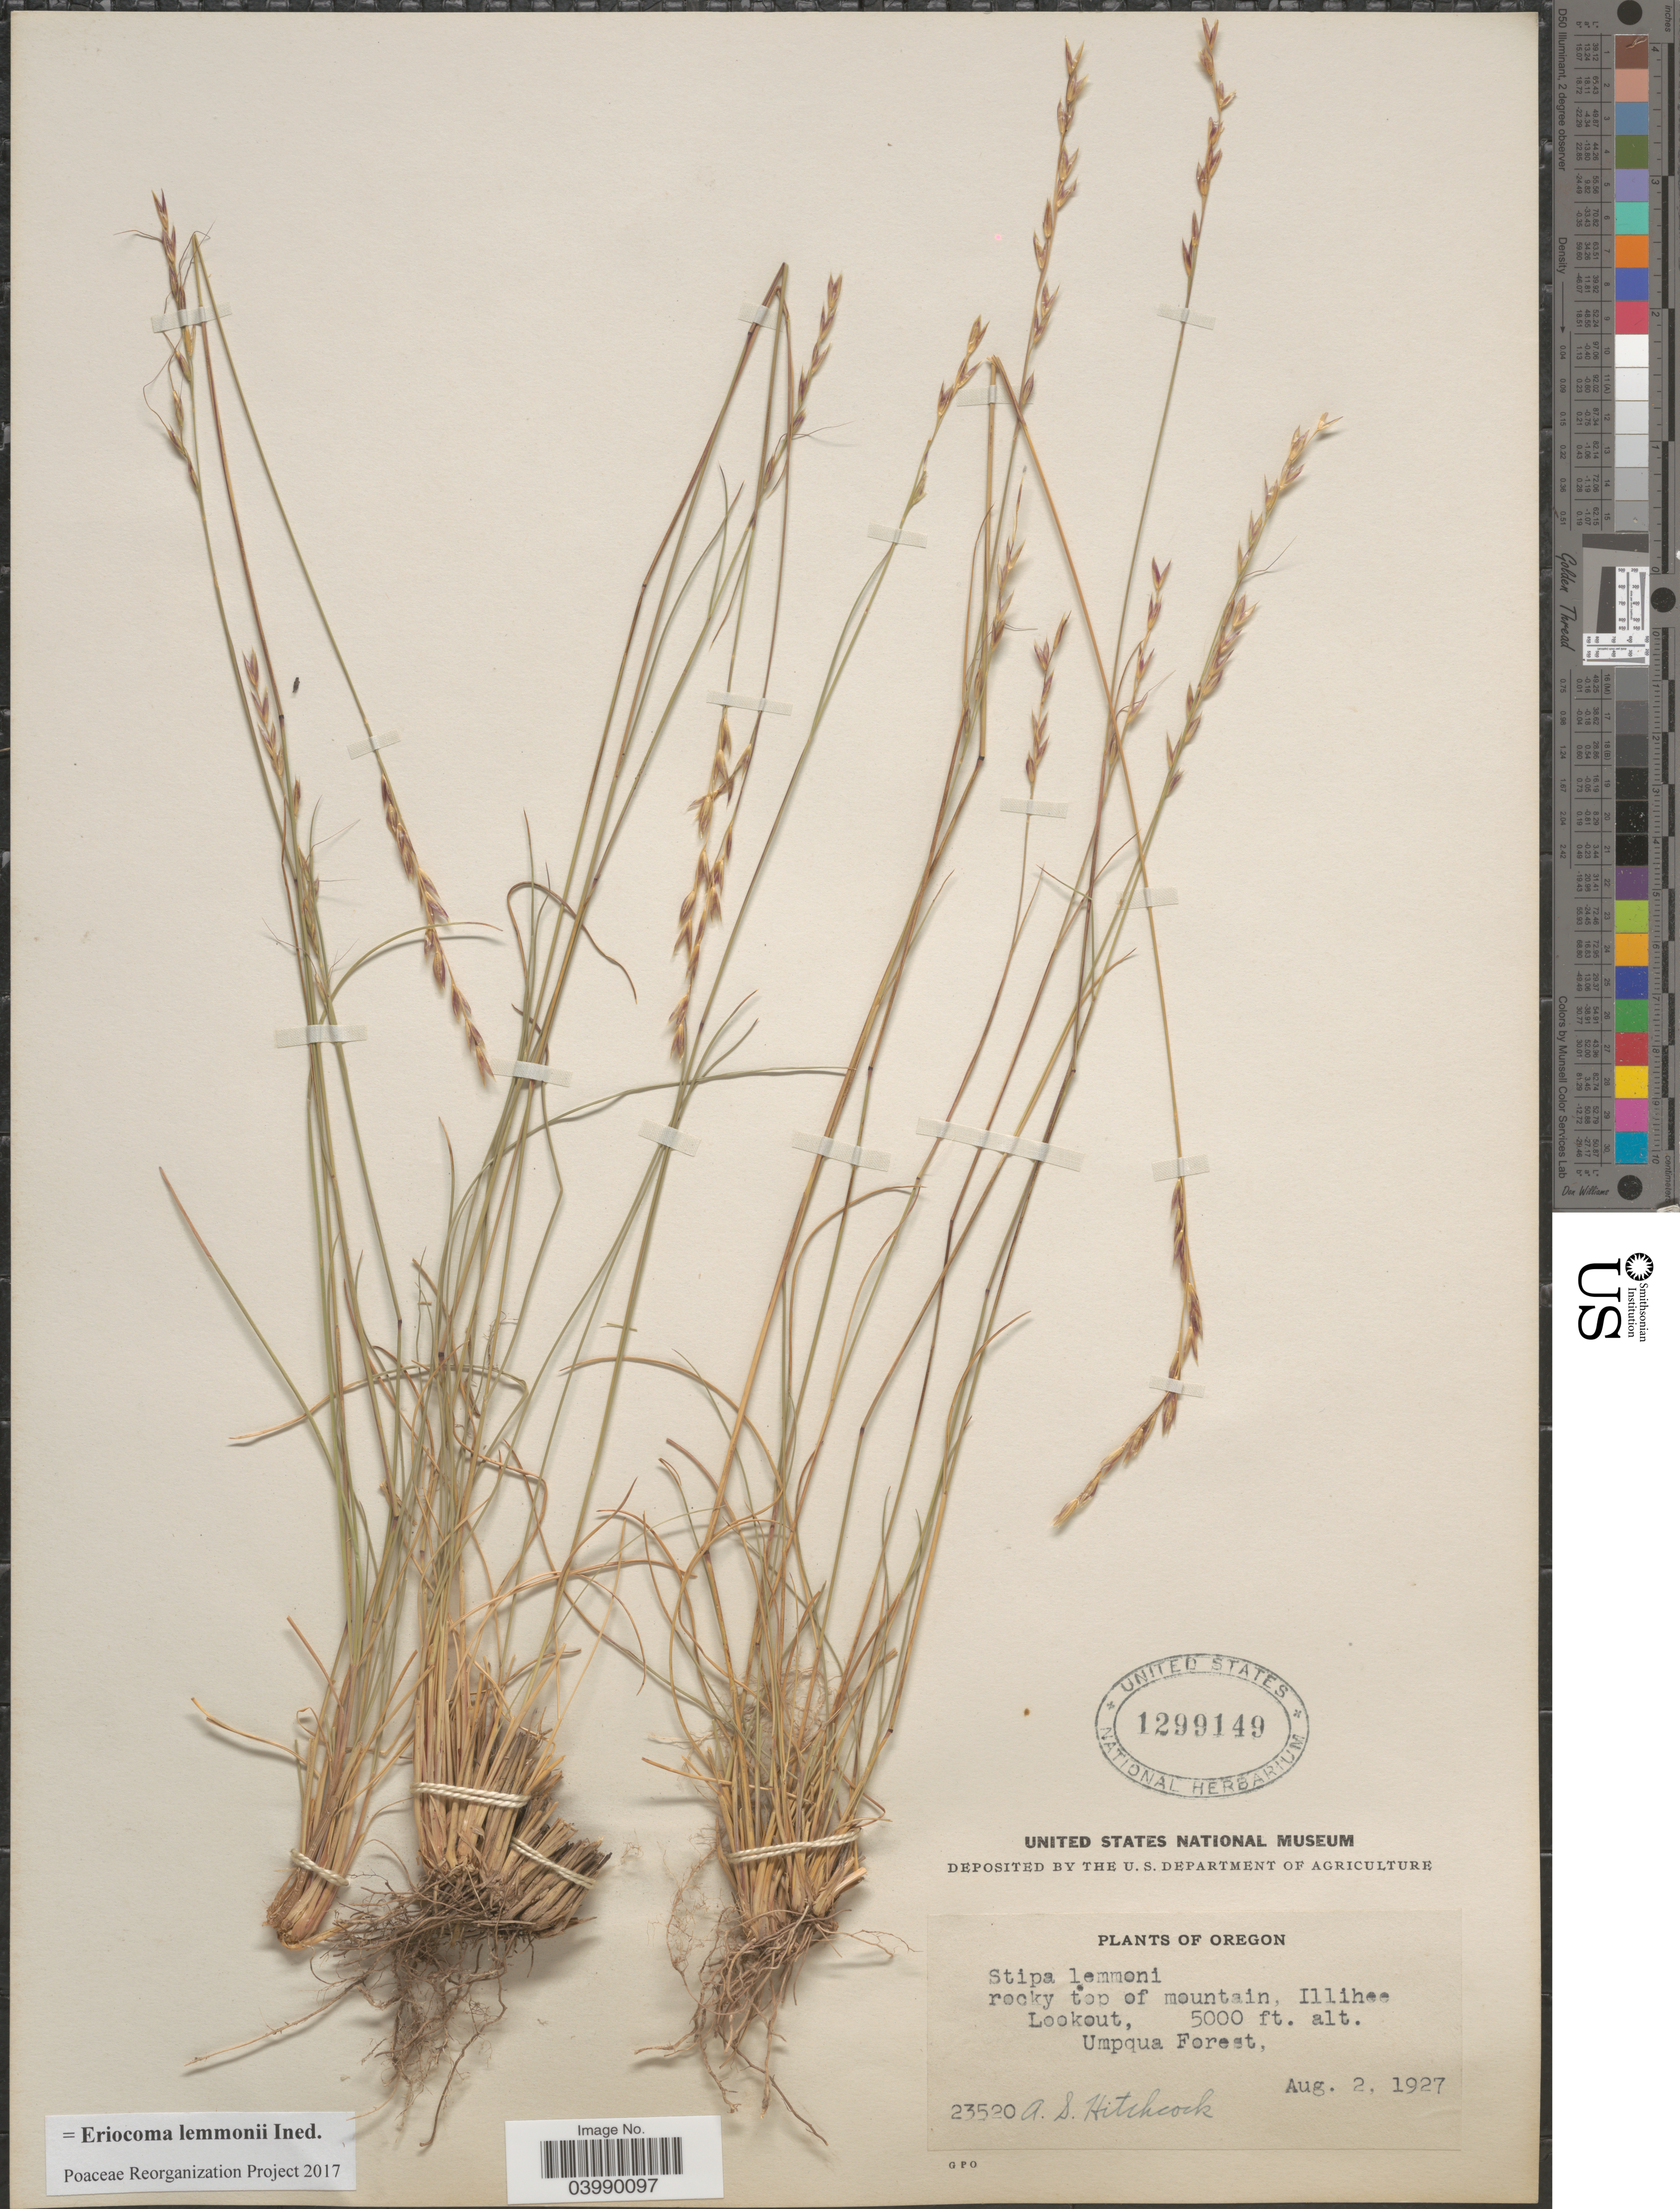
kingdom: Plantae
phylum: Tracheophyta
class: Liliopsida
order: Poales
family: Poaceae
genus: Eriocoma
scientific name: Eriocoma lemmonii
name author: (Vasey) Romasch.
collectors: A. S. Hitchcock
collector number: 23520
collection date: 1927-08-02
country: United States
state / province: Oregon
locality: Rocky top of mountain, Illihee Lookout, Umpqua Forest.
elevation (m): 1524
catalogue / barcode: US 1299149